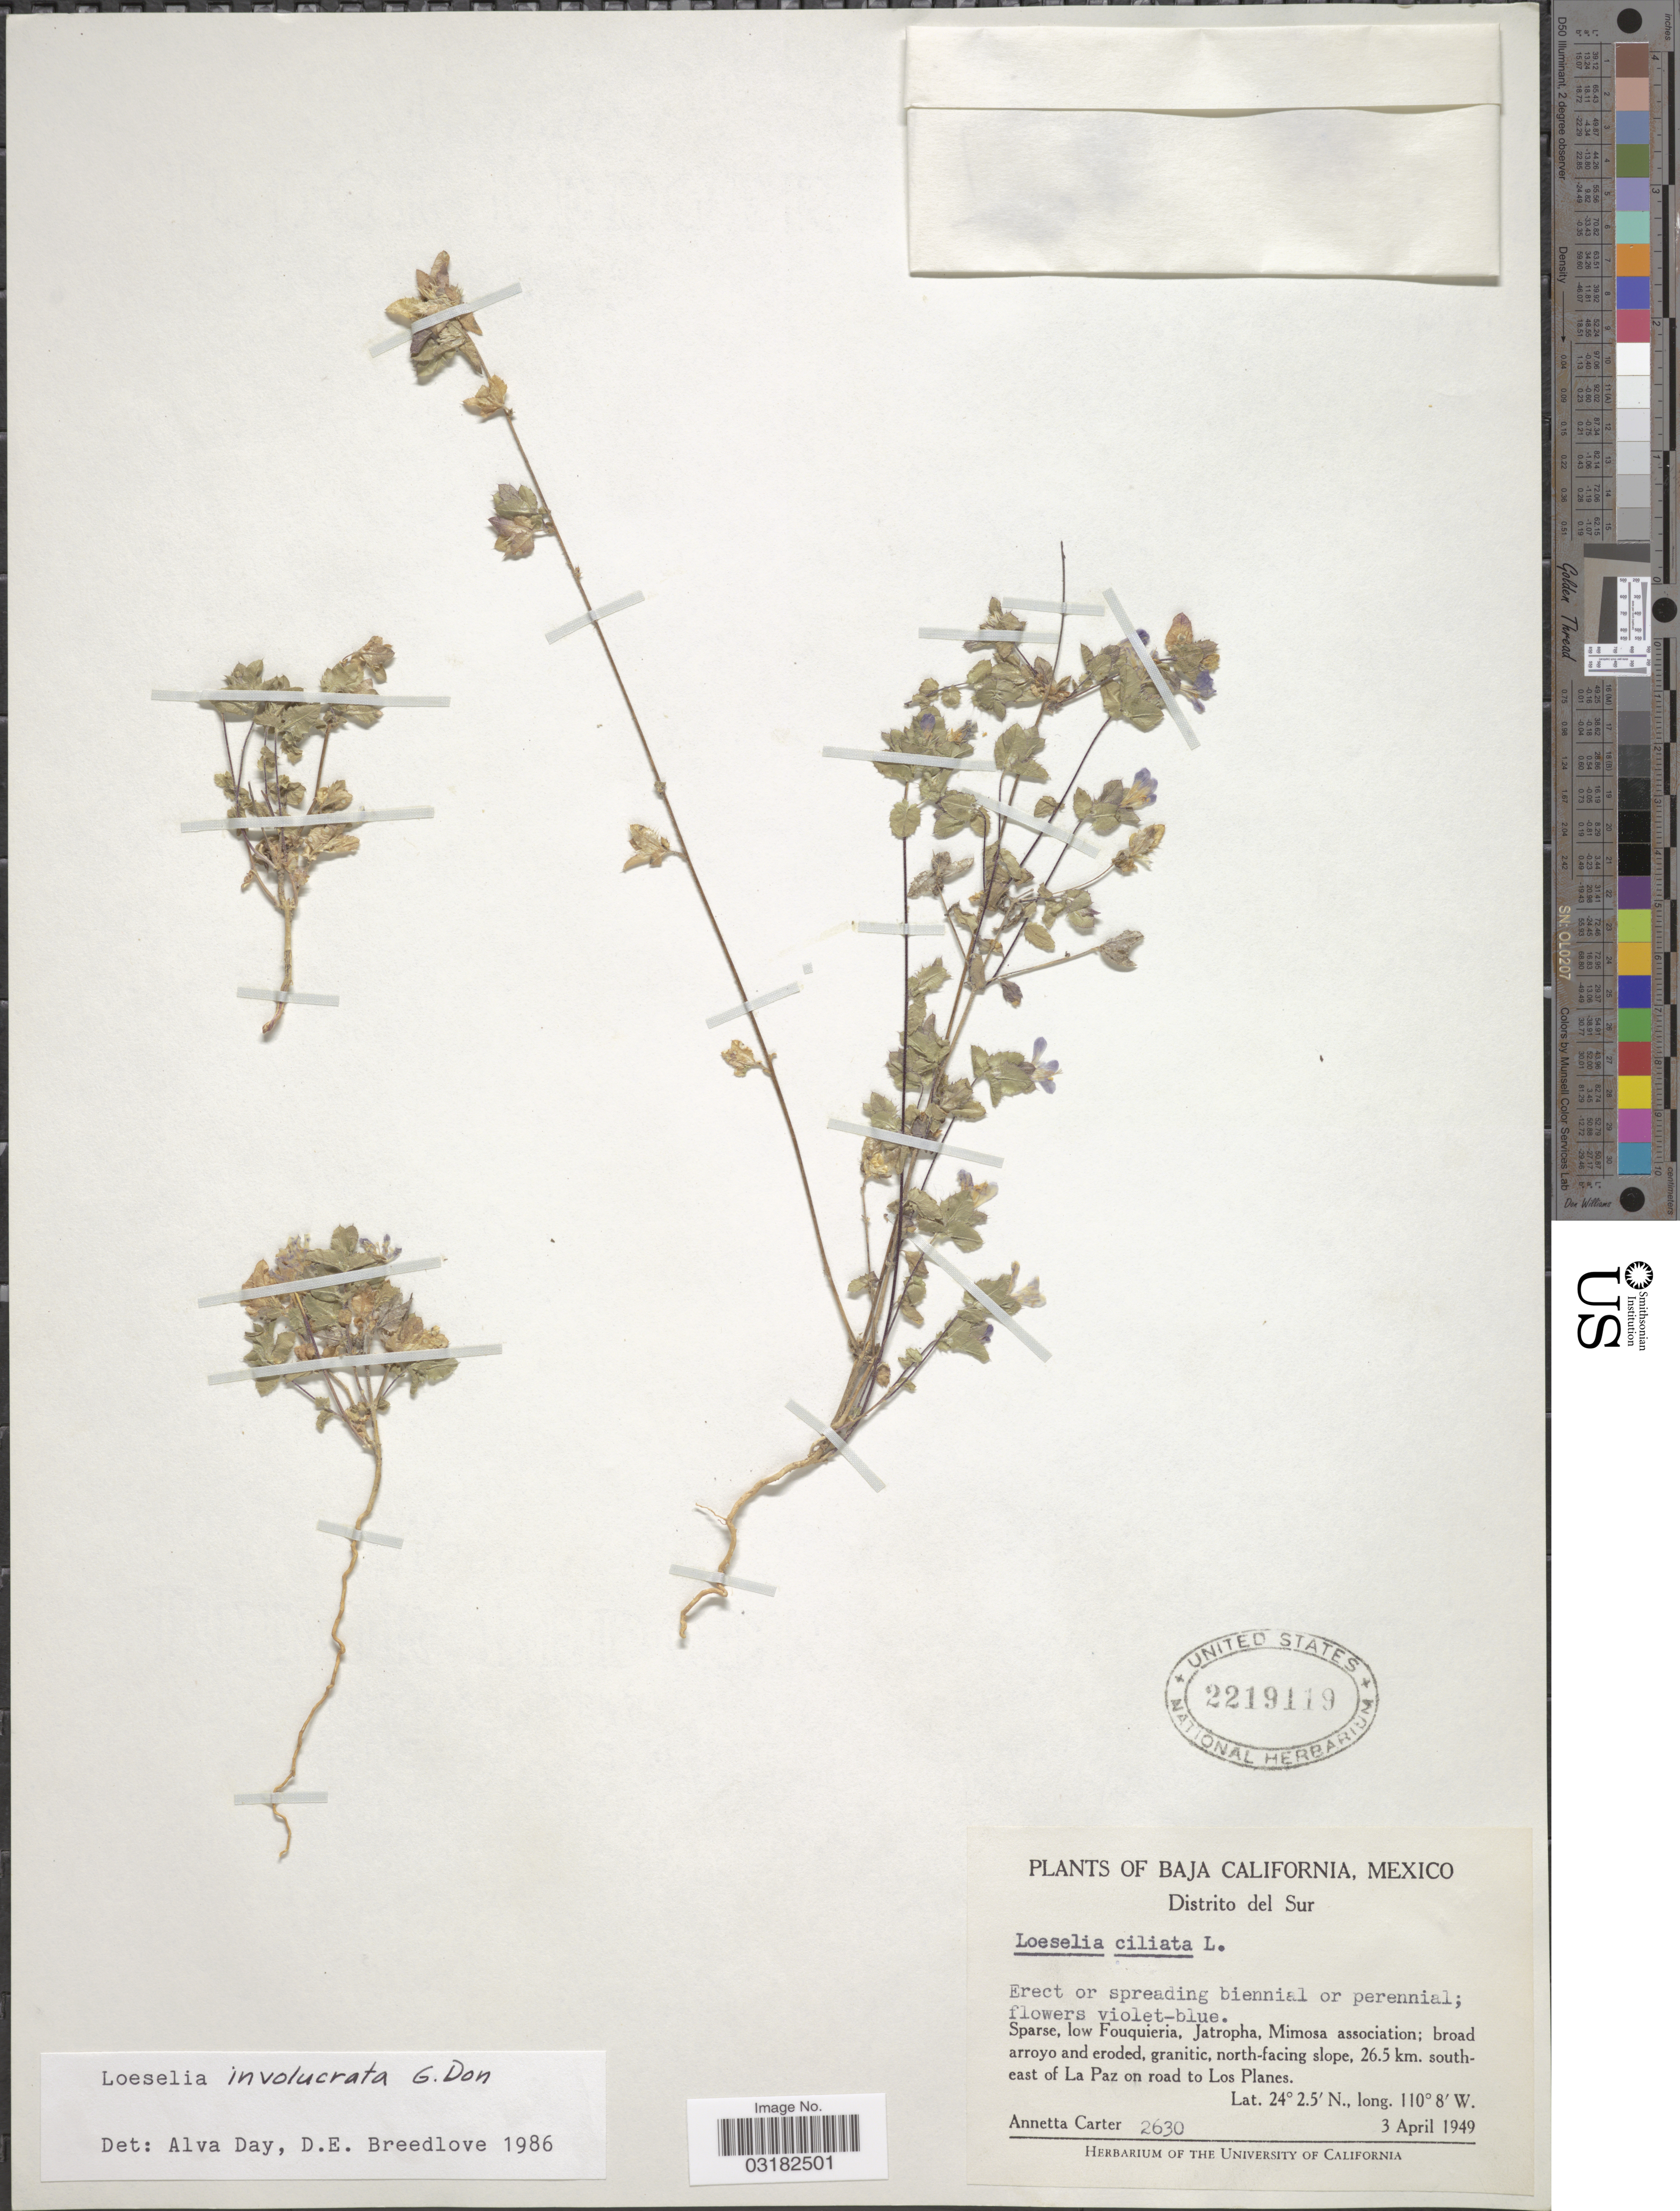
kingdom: Plantae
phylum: Tracheophyta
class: Magnoliopsida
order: Ericales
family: Polemoniaceae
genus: Loeselia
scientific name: Loeselia involucrata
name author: G. Don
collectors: A. Carter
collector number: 2630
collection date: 1949-04-03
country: Mexico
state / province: Baja California Sur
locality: Distrito del Sur. North-facing slope, 26.5 km. southeast of La Paz on road to Los Planes.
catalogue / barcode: US 2219119